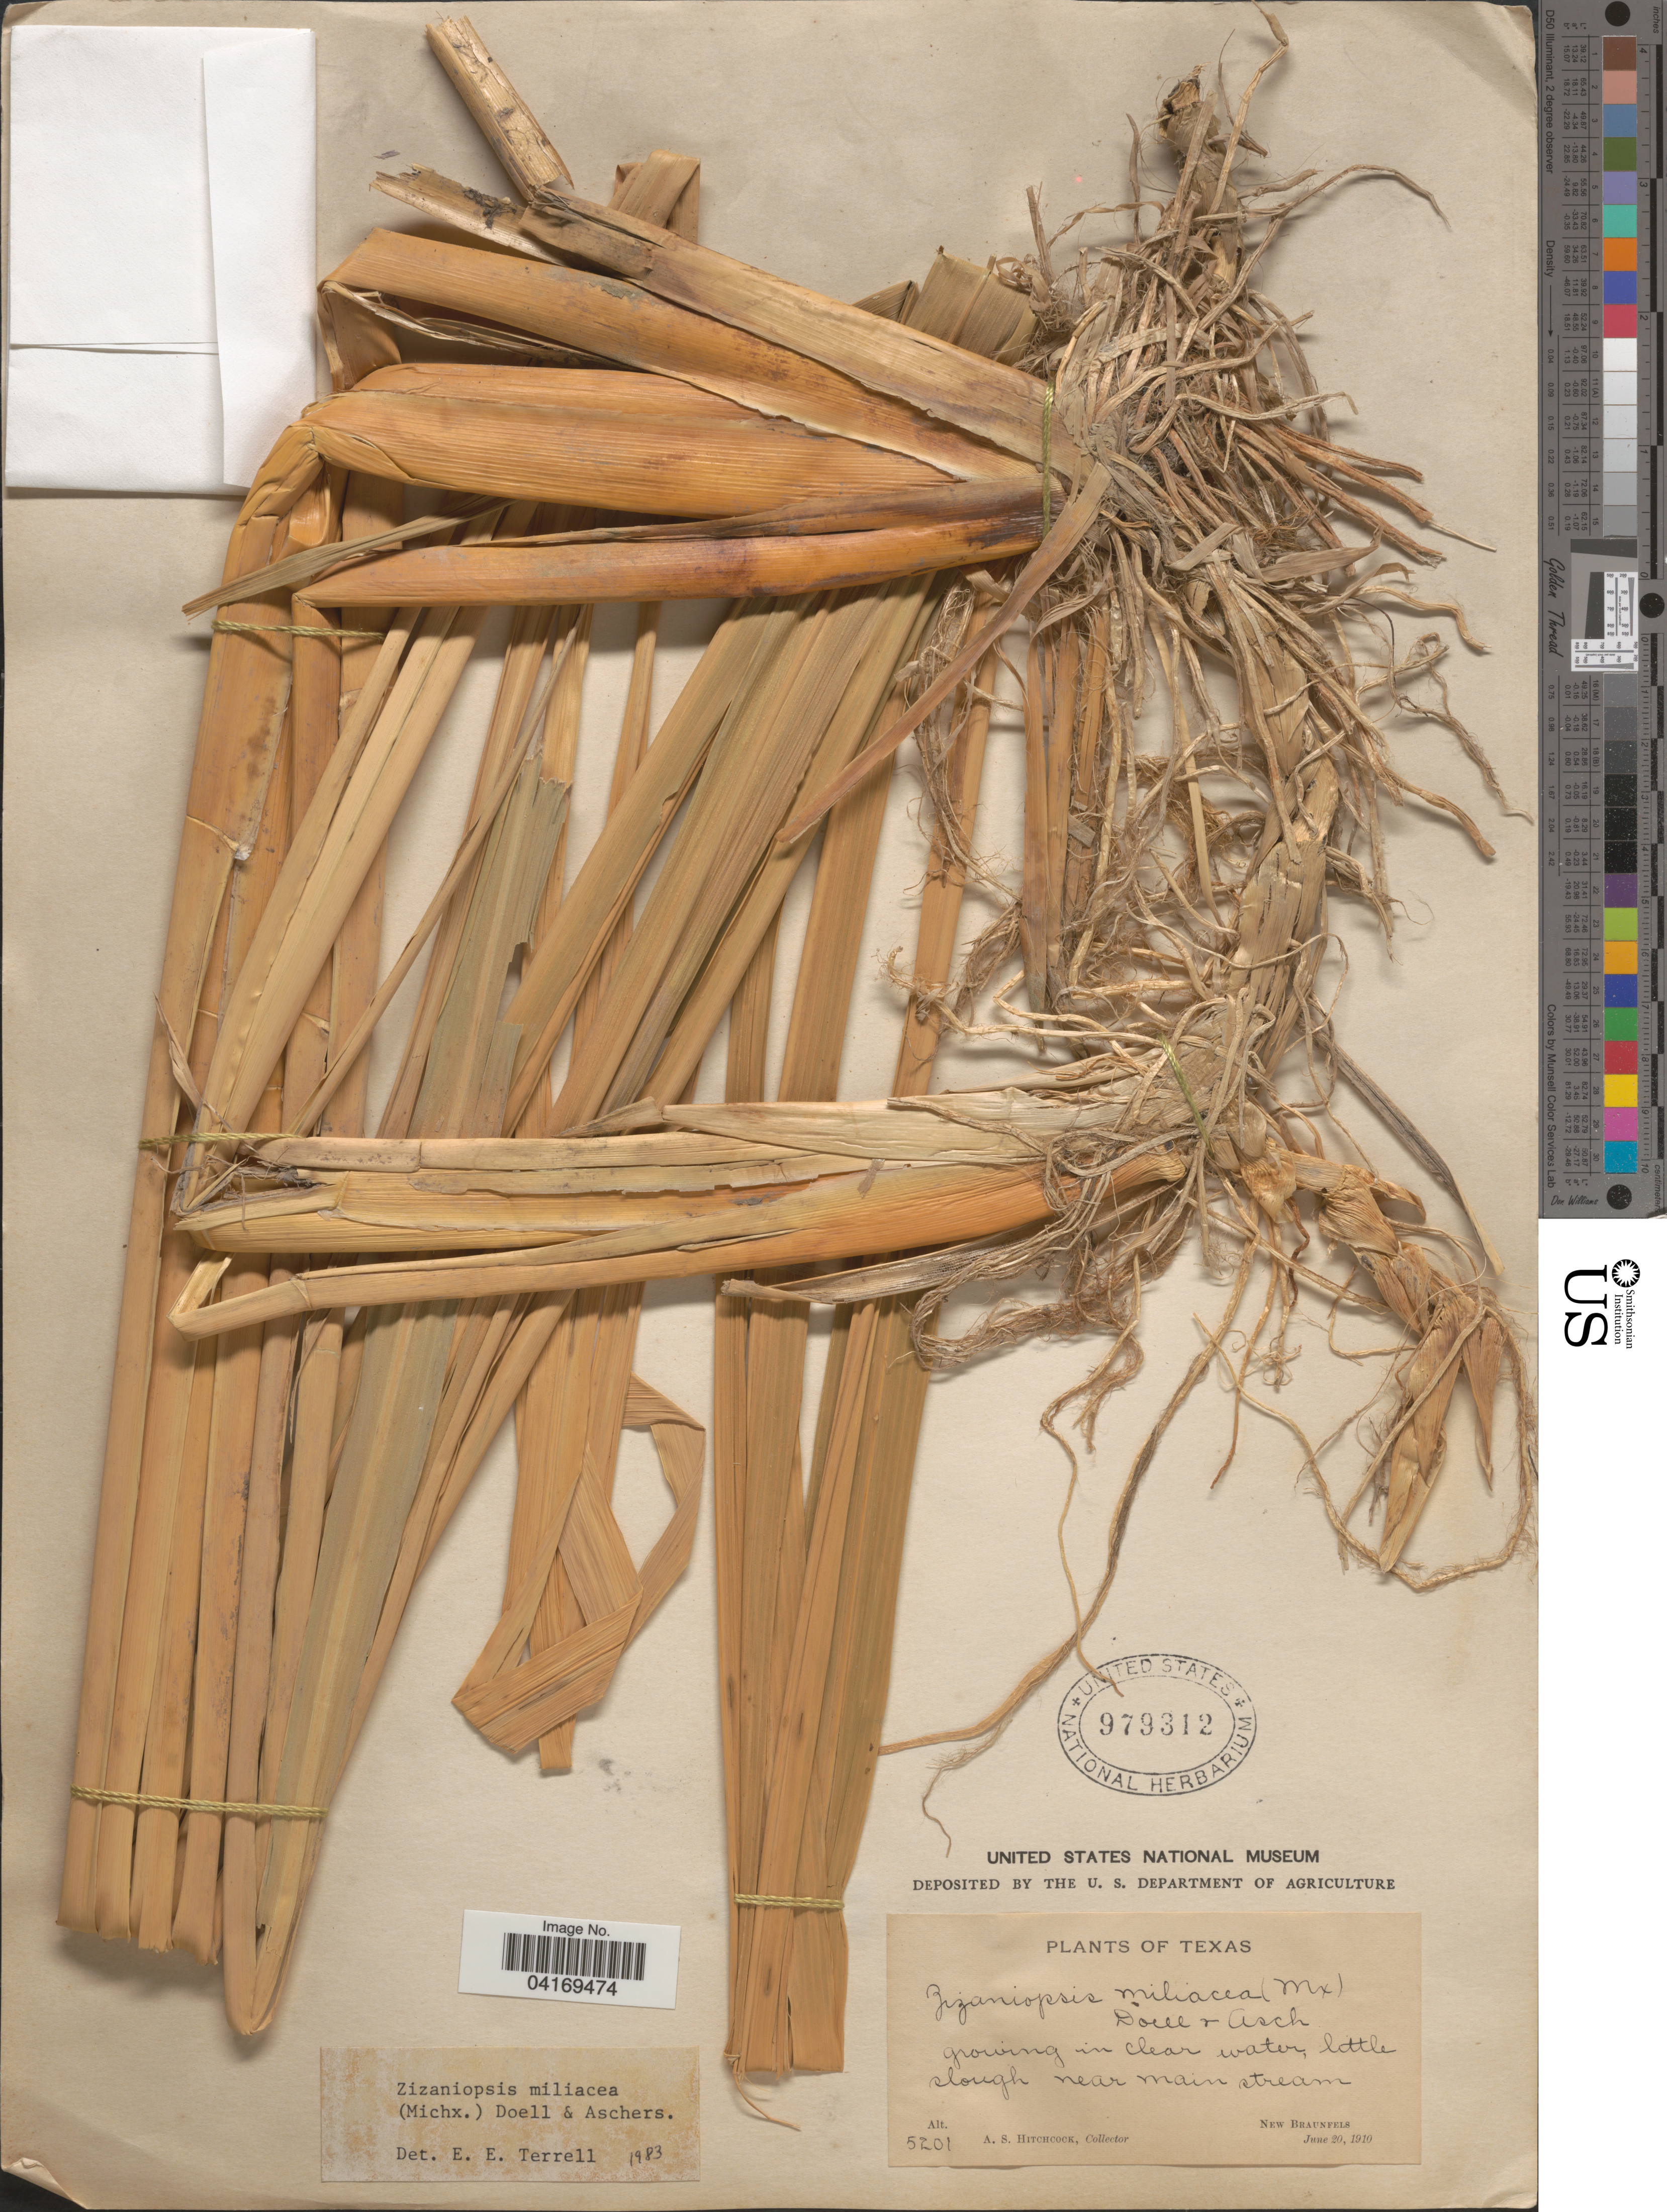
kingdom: Plantae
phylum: Tracheophyta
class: Liliopsida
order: Poales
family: Poaceae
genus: Zizaniopsis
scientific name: Zizaniopsis miliacea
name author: (Michx.) Döll & Asch.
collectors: A. S. Hitchcock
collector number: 5201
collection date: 1910-06-20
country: United States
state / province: Texas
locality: New Braunfels.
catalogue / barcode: US 979312